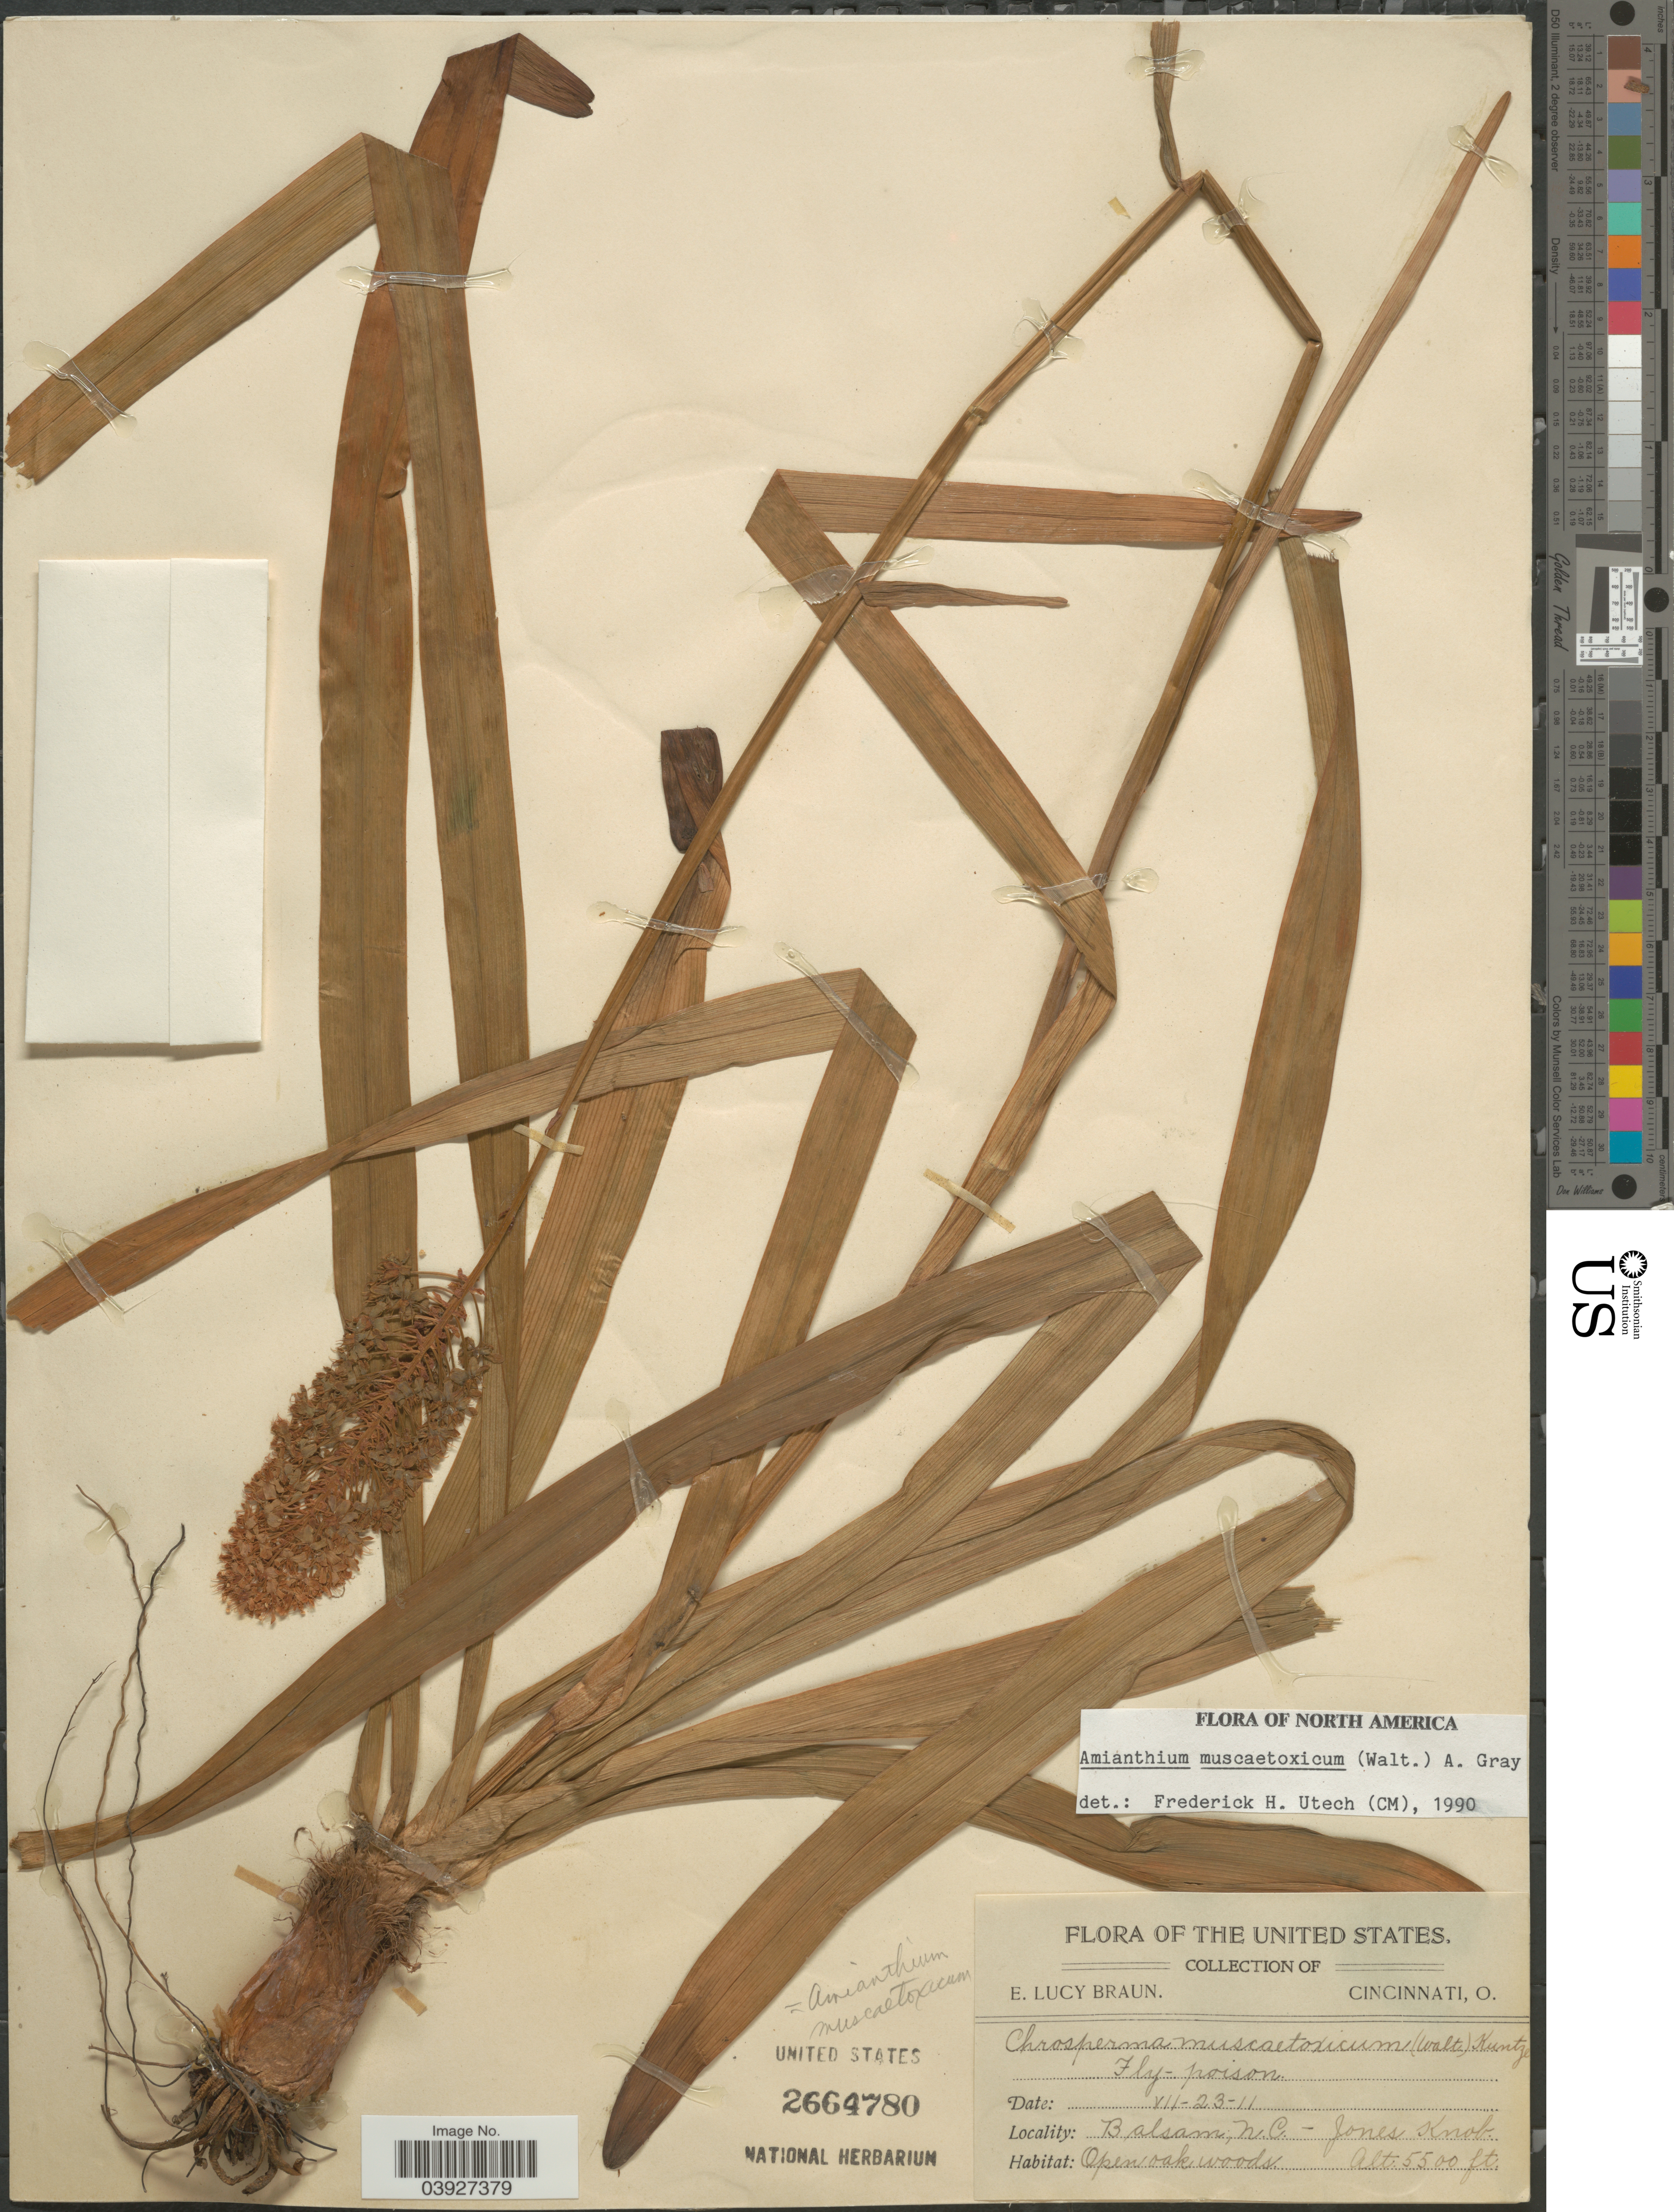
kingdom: Plantae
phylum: Tracheophyta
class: Liliopsida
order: Liliales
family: Melanthiaceae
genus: Amianthium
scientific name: Amianthium muscitoxicum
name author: (Walter) A. Gray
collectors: E. L. Braun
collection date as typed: Transcribed d/m/y: 23/7/11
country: United States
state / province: North Carolina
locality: Balsam. Jones Knob.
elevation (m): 1676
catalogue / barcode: US 2664780